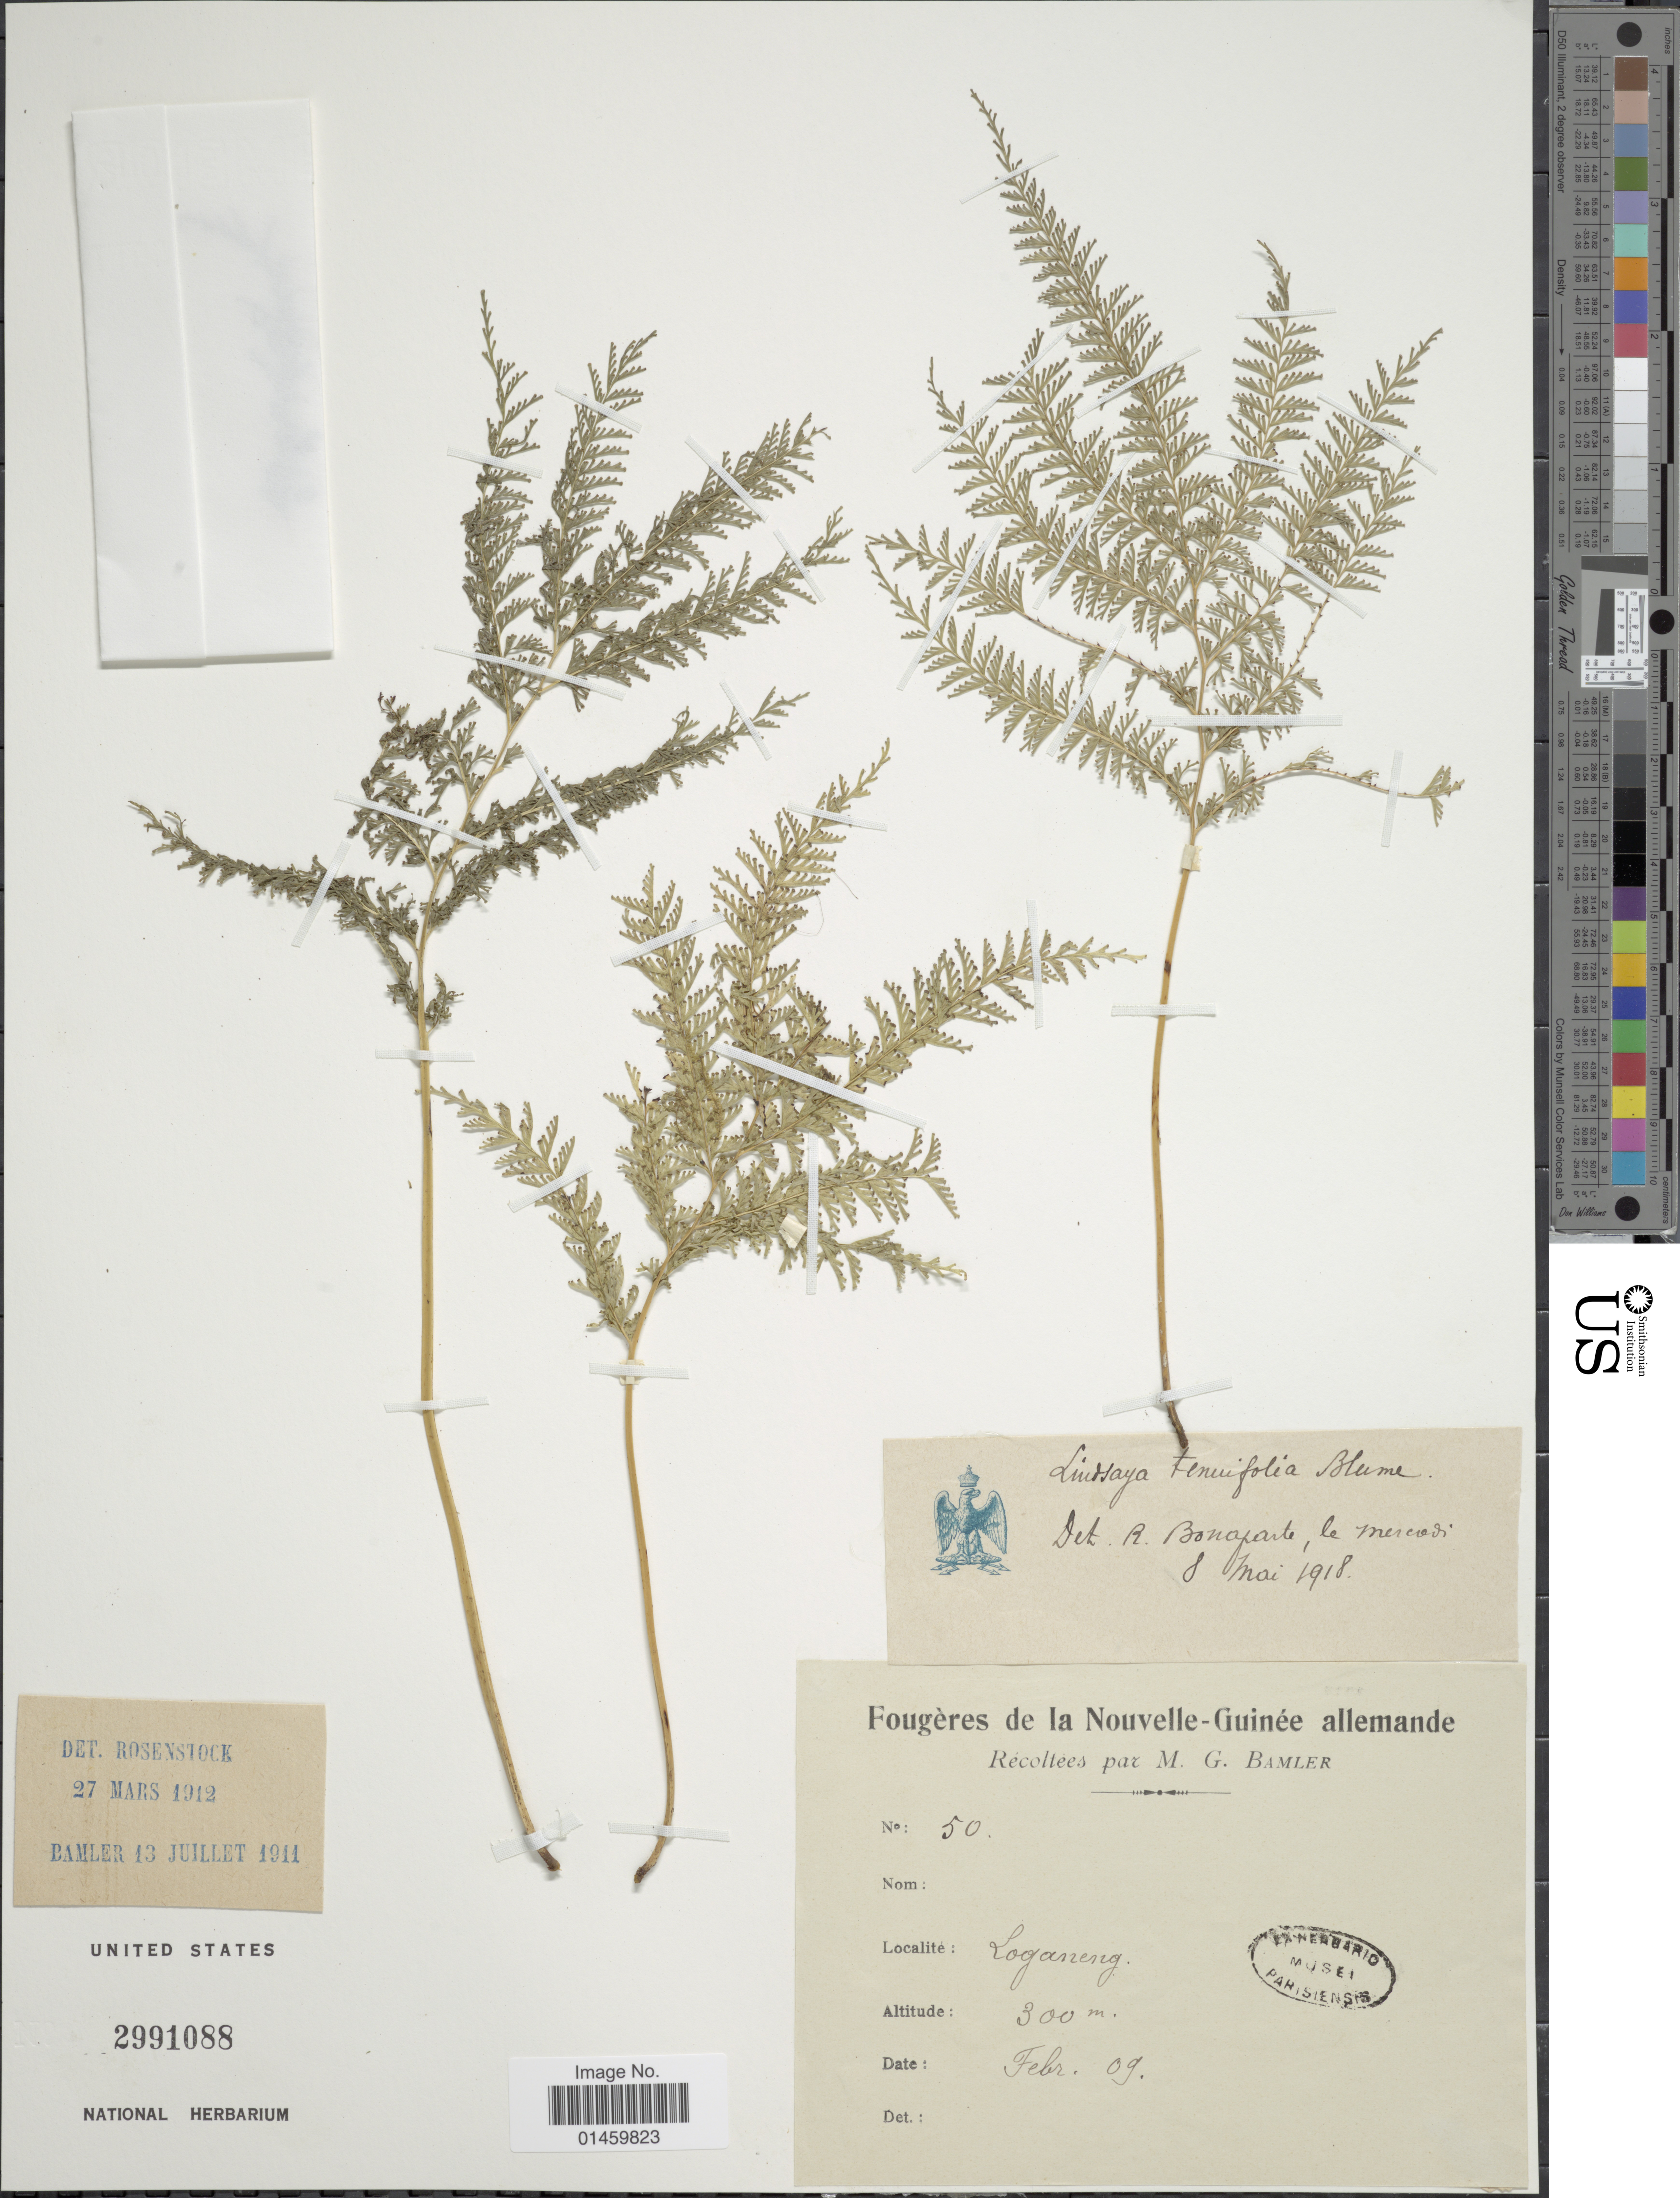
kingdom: Plantae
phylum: Tracheophyta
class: Polypodiopsida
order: Polypodiales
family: Lindsaeaceae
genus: Lindsaea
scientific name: Lindsaea tenuifolia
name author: Blume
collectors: M. Bamler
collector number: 50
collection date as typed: Transcribed d/m/y: /2/9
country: Papua New Guinea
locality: Fougeres de la Nouvelle-Guinee allemande. Loganeng.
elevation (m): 300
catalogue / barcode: US 2991088